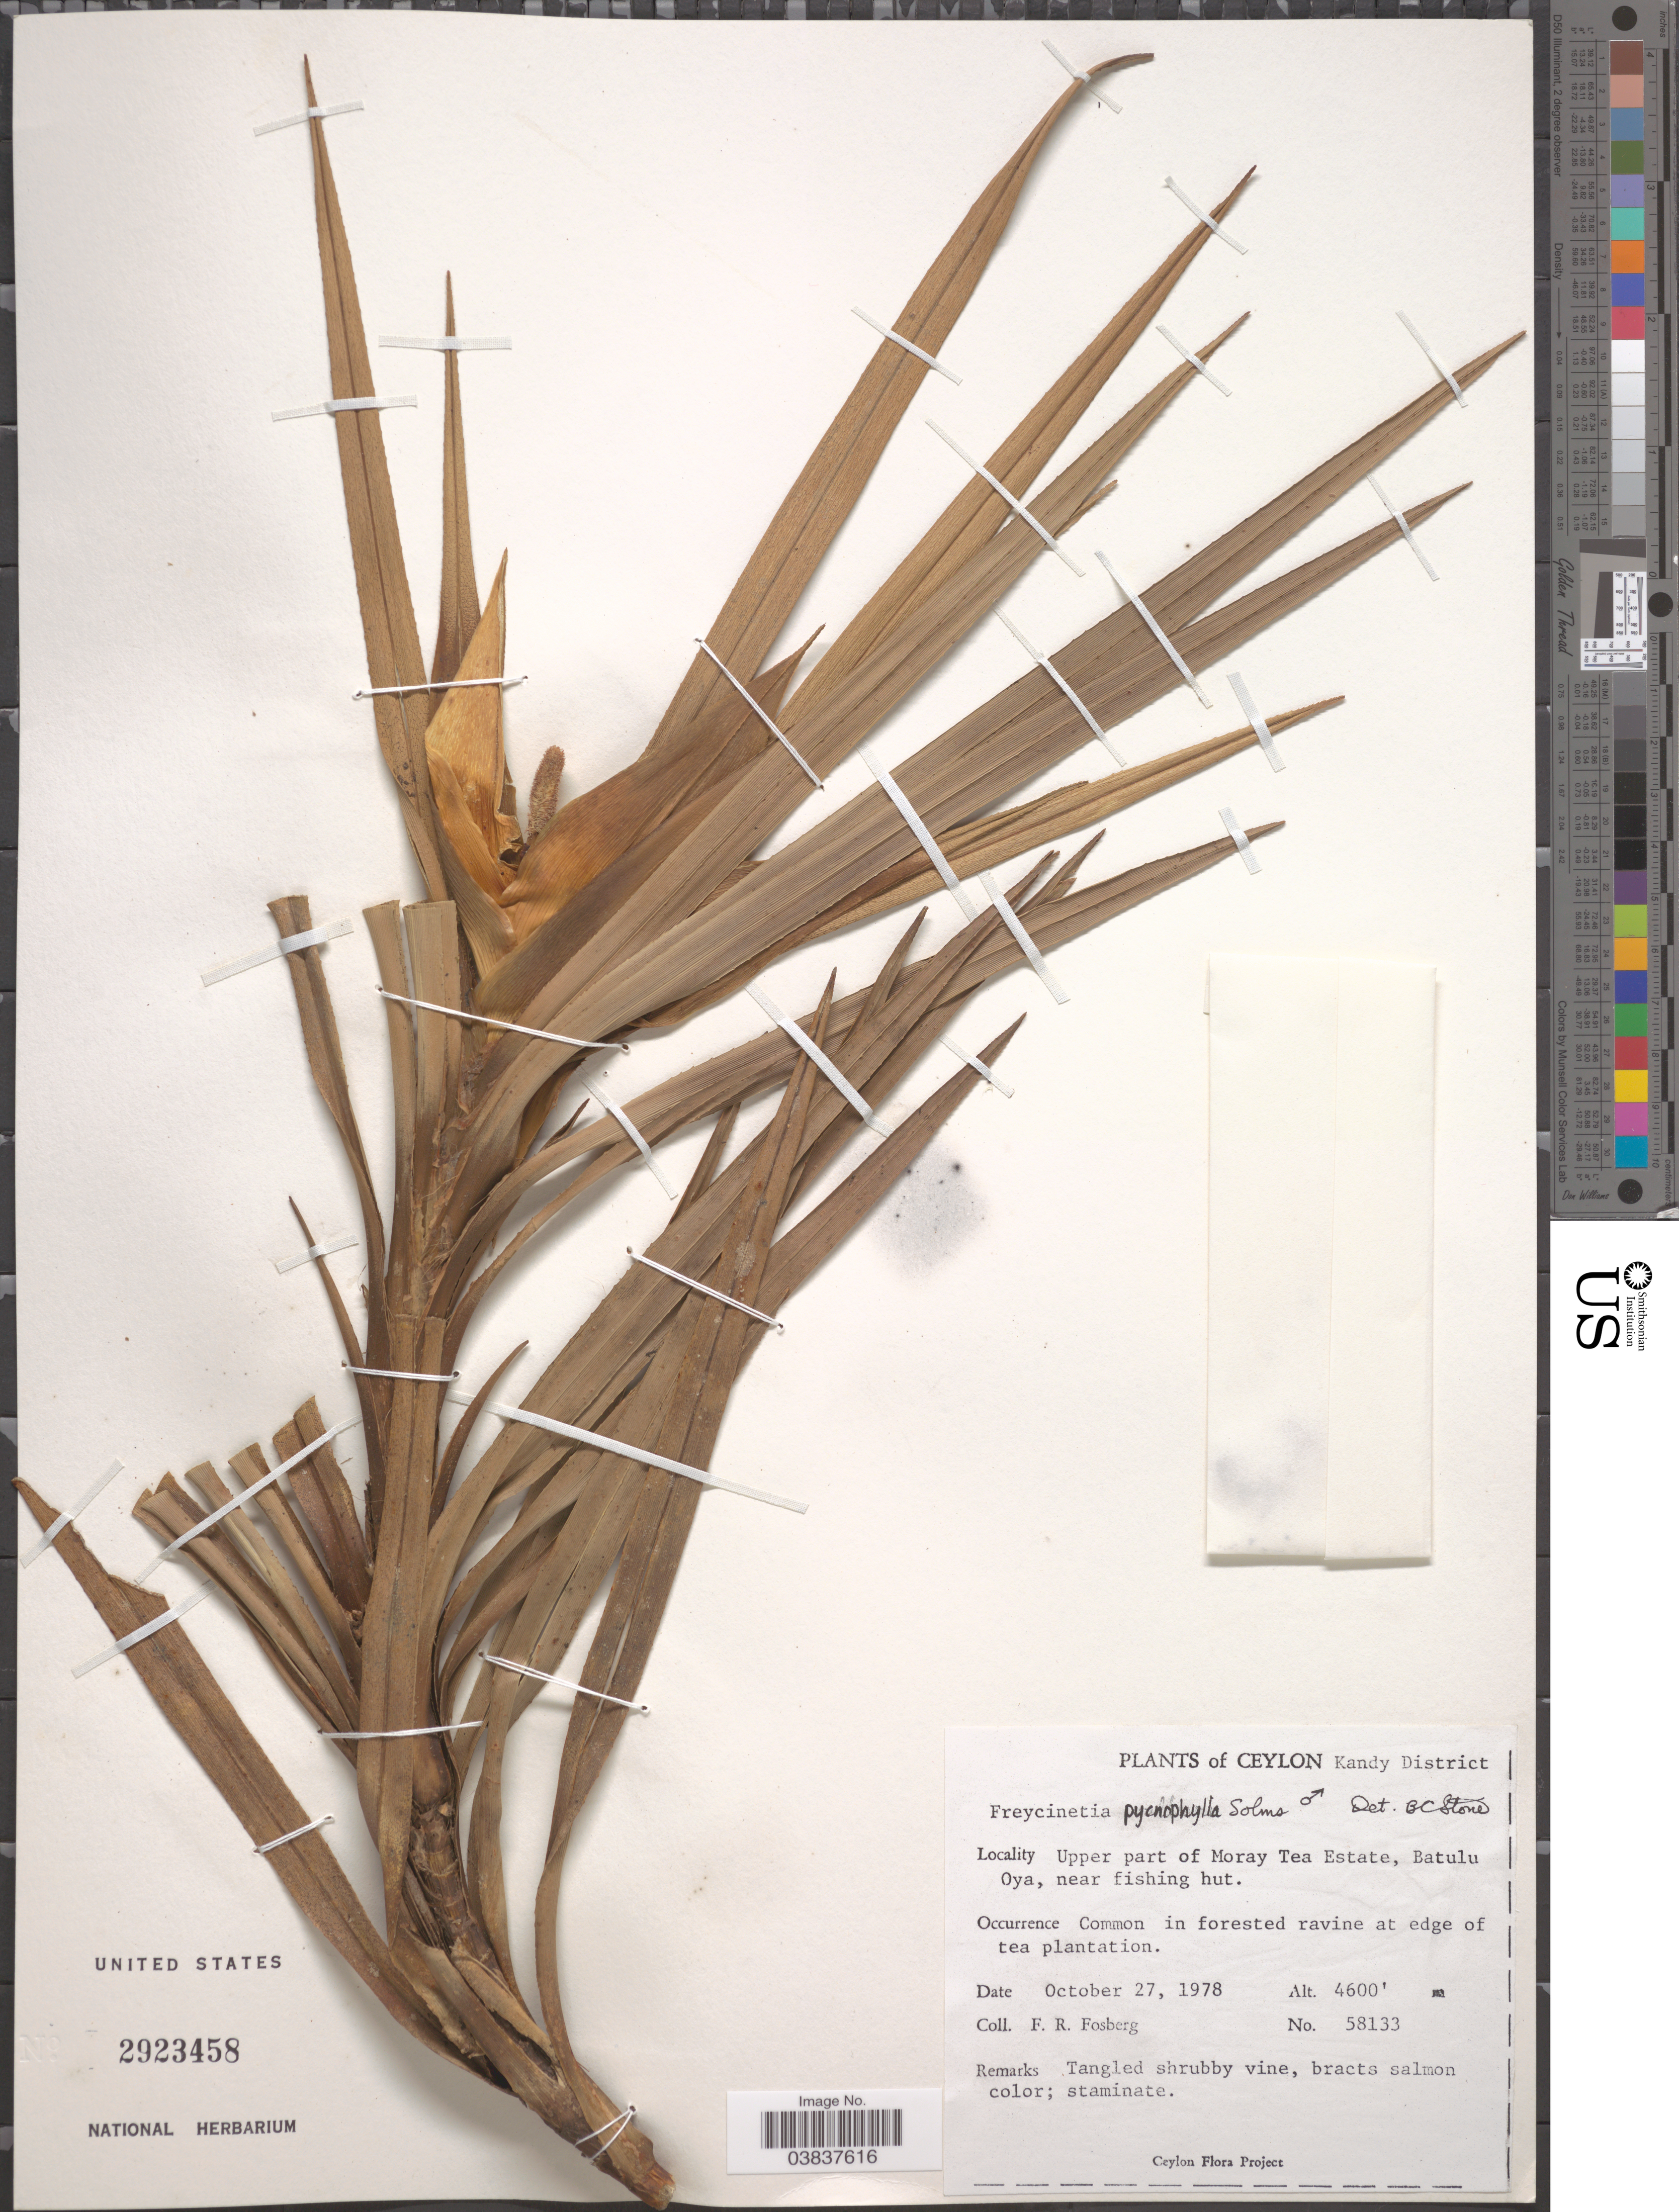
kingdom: Plantae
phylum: Tracheophyta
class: Liliopsida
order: Pandanales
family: Pandanaceae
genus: Freycinetia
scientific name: Freycinetia pycnocephala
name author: Solms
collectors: F. R. Fosberg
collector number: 58133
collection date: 1978-10-27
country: Sri Lanka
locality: Ceylon. Kandy District. Upper part of Moray Tea Estate, Batulu Oya, near fishing hut.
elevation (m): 1402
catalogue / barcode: US 2923458